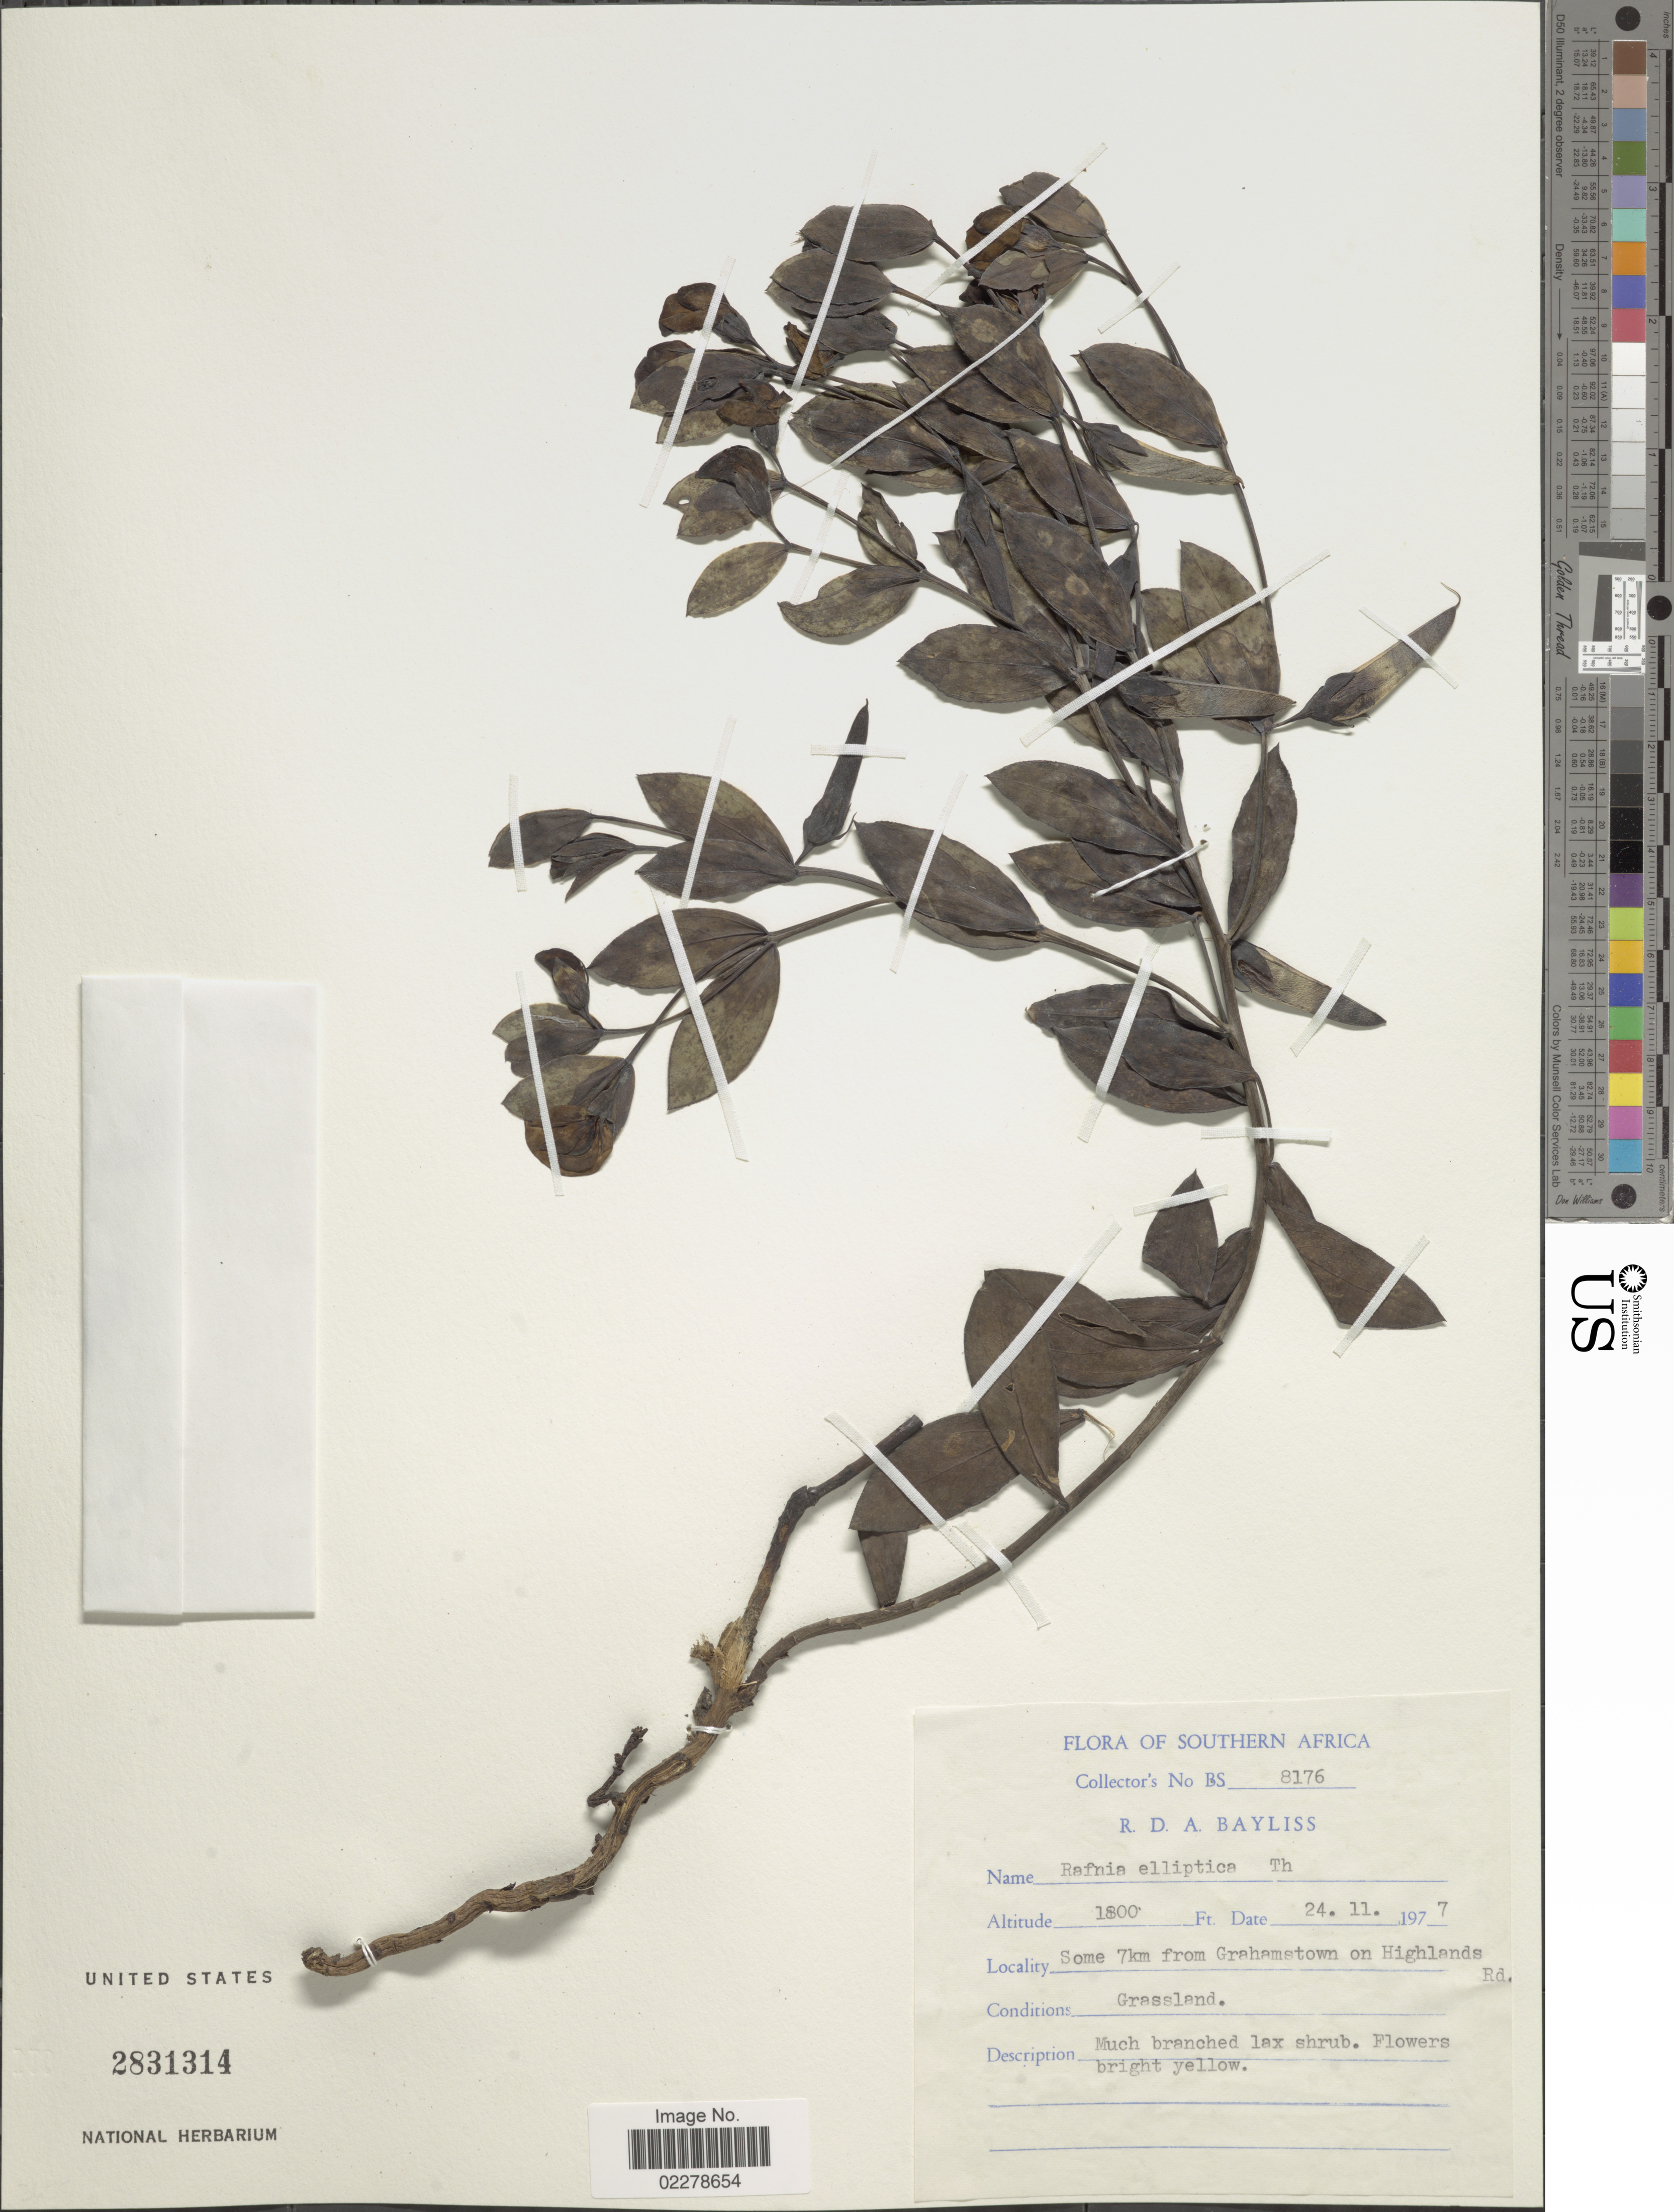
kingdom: Plantae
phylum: Tracheophyta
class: Magnoliopsida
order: Fabales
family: Fabaceae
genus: Rafnia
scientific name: Rafnia elliptica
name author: Thunb.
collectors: R. Bayliss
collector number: BS8176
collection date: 1977-11-24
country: South Africa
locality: Southern Africa. Some 7 km from Grahamstown on Highalnds Rd.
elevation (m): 549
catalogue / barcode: US 2831314